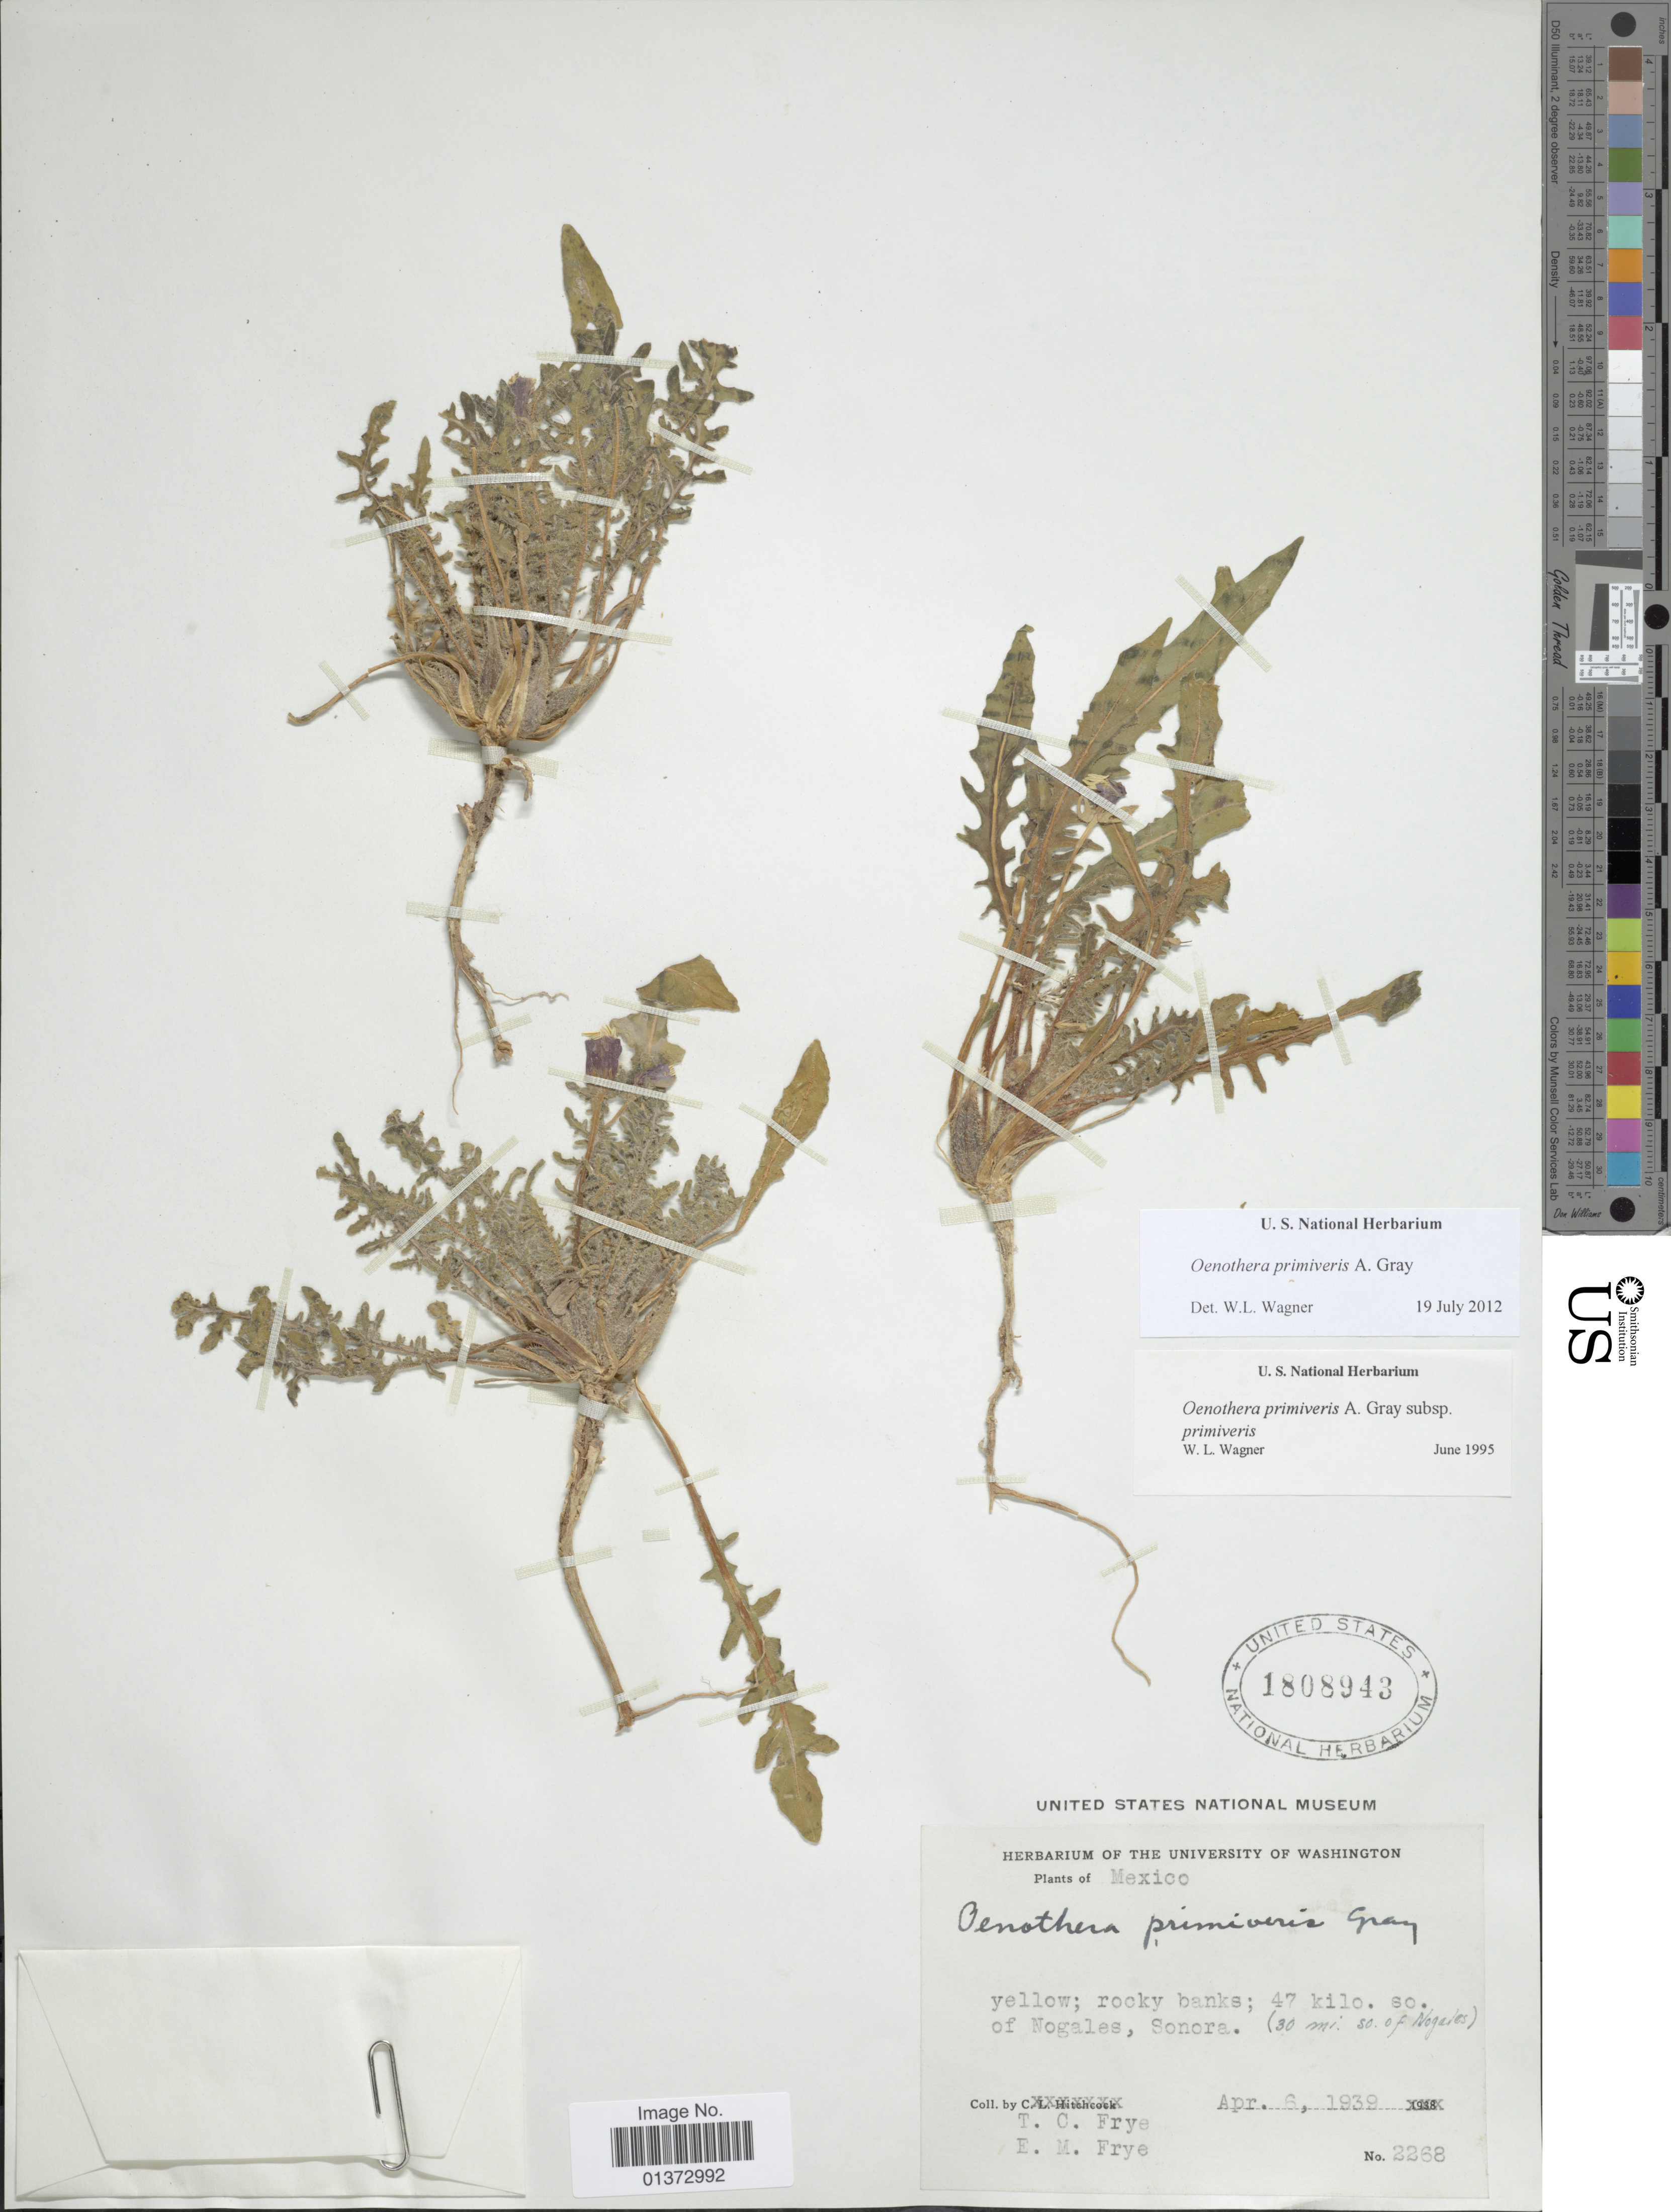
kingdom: Plantae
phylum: Tracheophyta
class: Magnoliopsida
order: Myrtales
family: Onagraceae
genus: Oenothera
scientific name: Oenothera primiveris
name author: A. Gray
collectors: T. C. Frye & E. Frye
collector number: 2268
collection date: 1939-04-06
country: Mexico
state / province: Sonora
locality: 47 kilo so. of Nogales (30 mi. SO. of Nogales)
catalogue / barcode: US 1808943